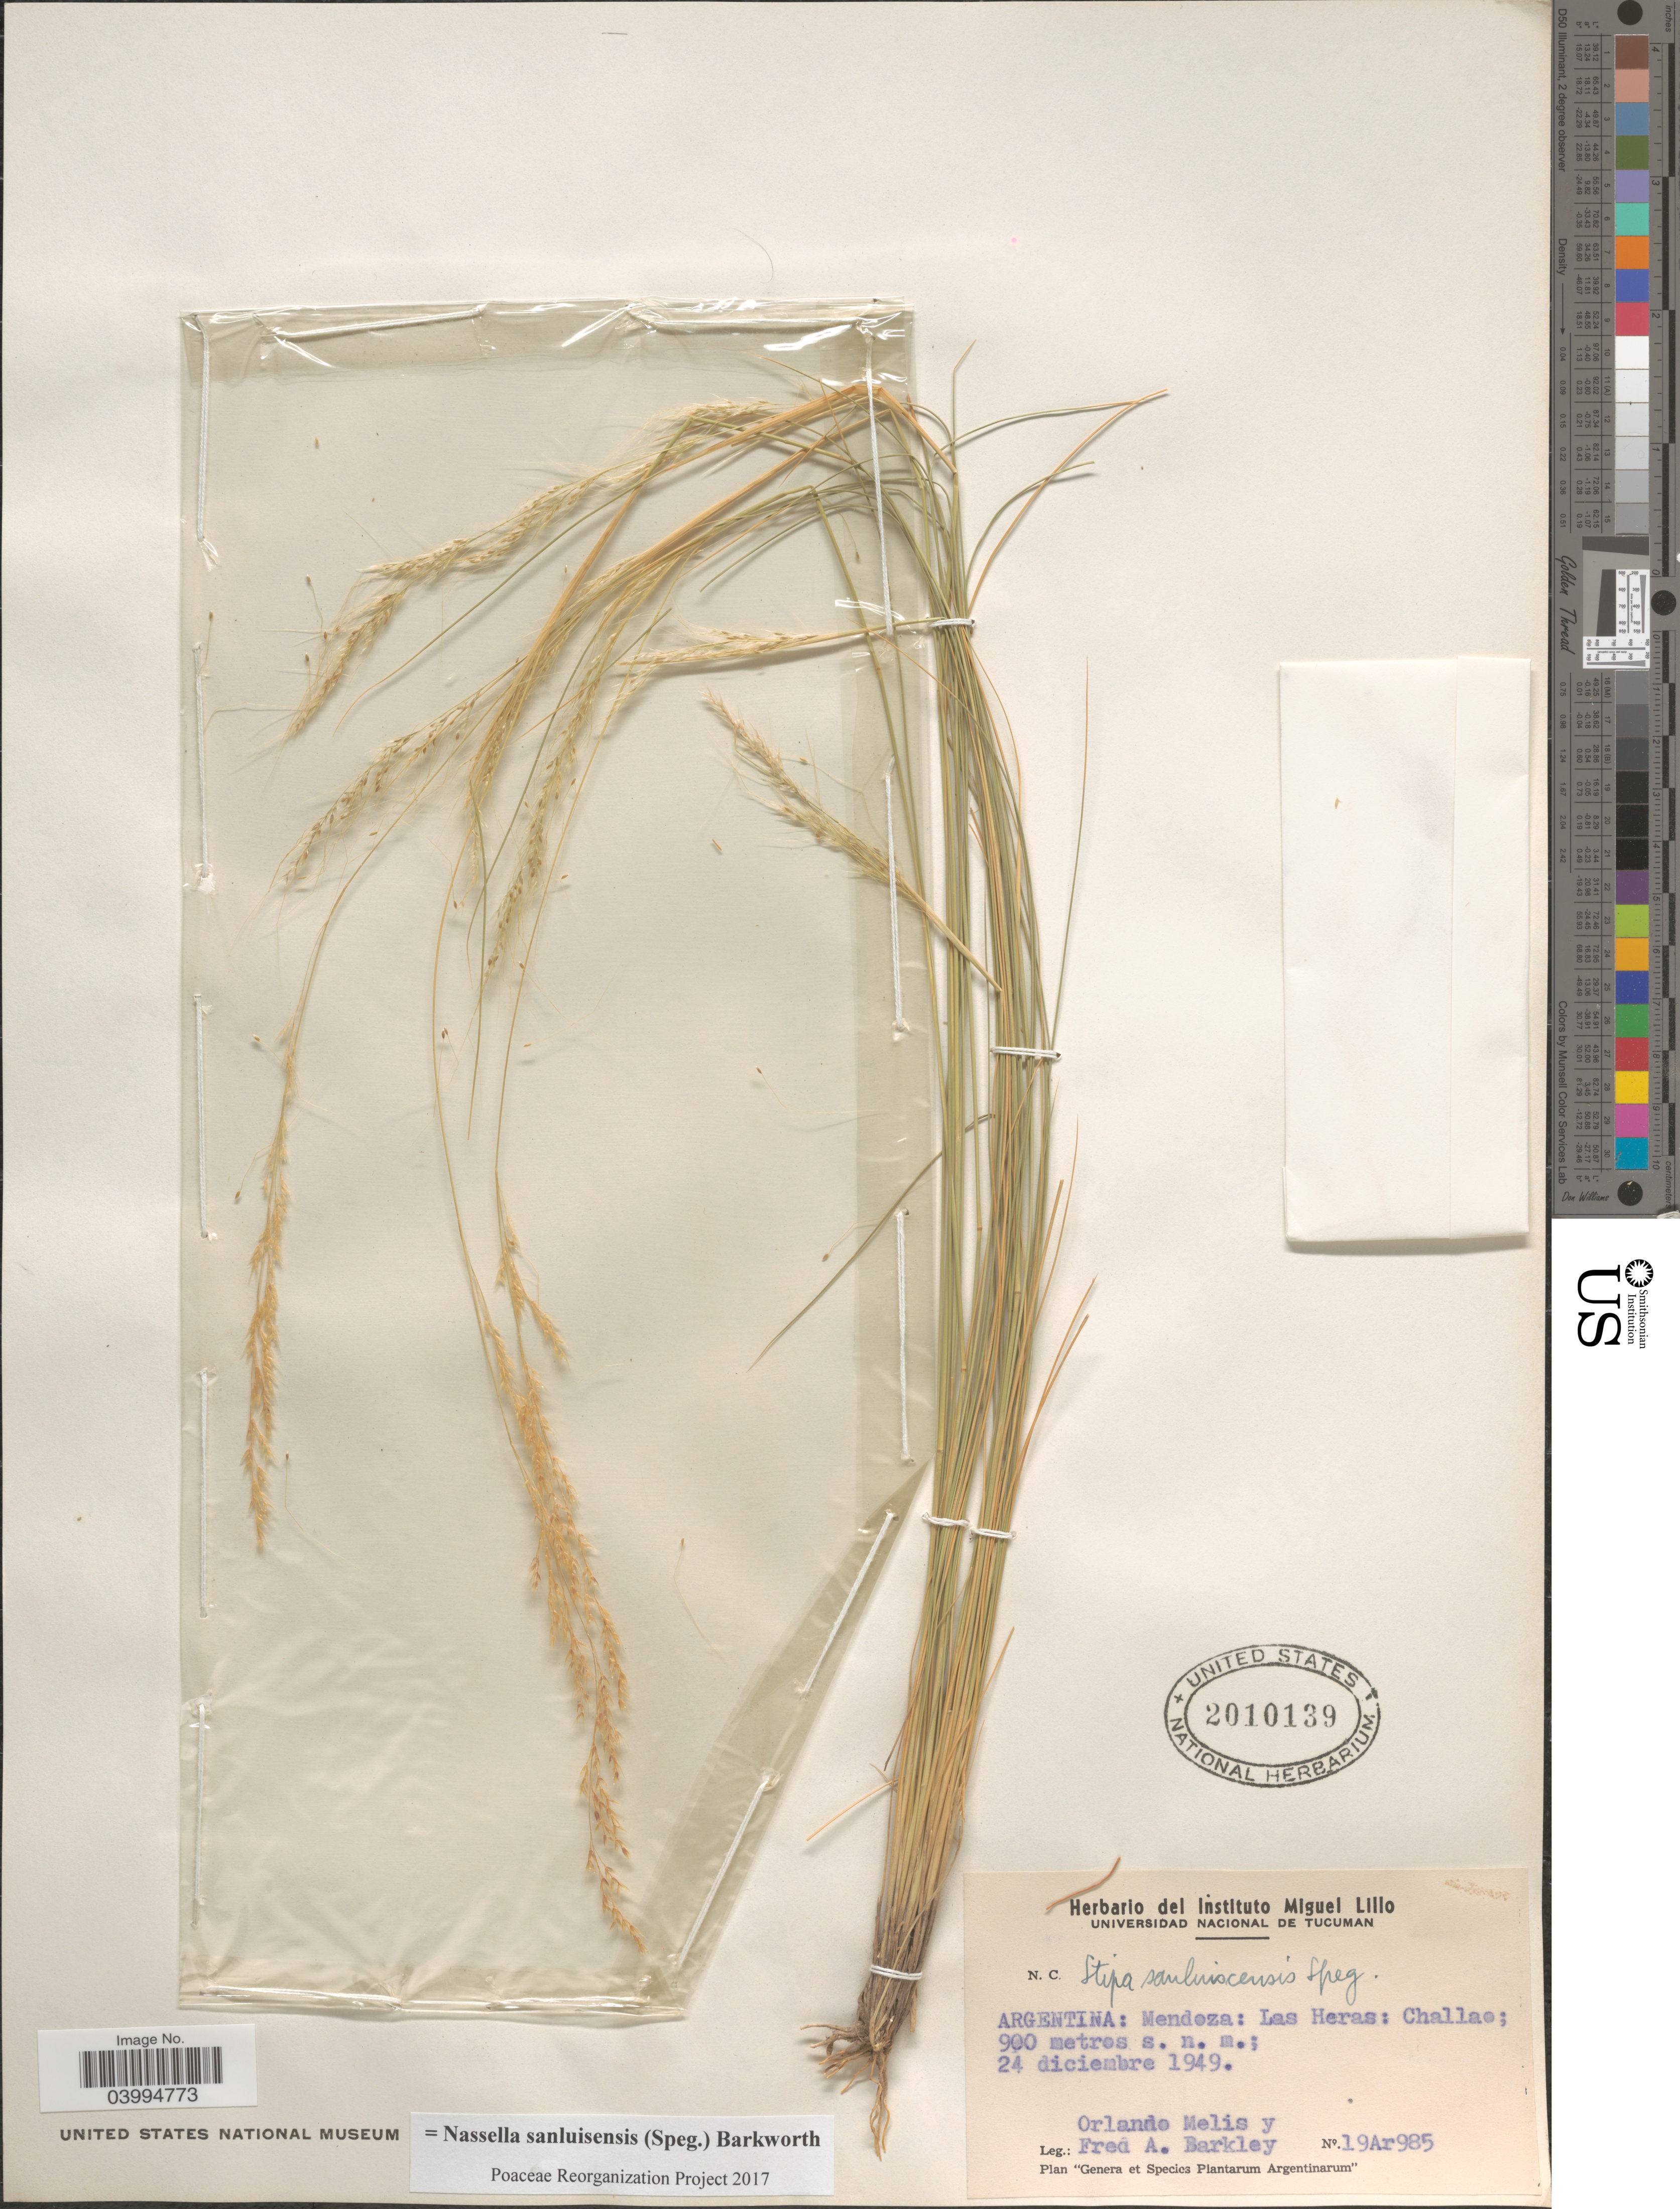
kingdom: Plantae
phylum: Tracheophyta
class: Liliopsida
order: Poales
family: Poaceae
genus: Nassella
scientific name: Nassella sanluisensis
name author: (Speg.) Barkworth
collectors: O. Melis & F. A. Barkley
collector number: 19Ar985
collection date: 1949-12-24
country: Argentina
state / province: Mendoza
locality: Las Heras: Challao.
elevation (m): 900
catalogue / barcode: US 2010139